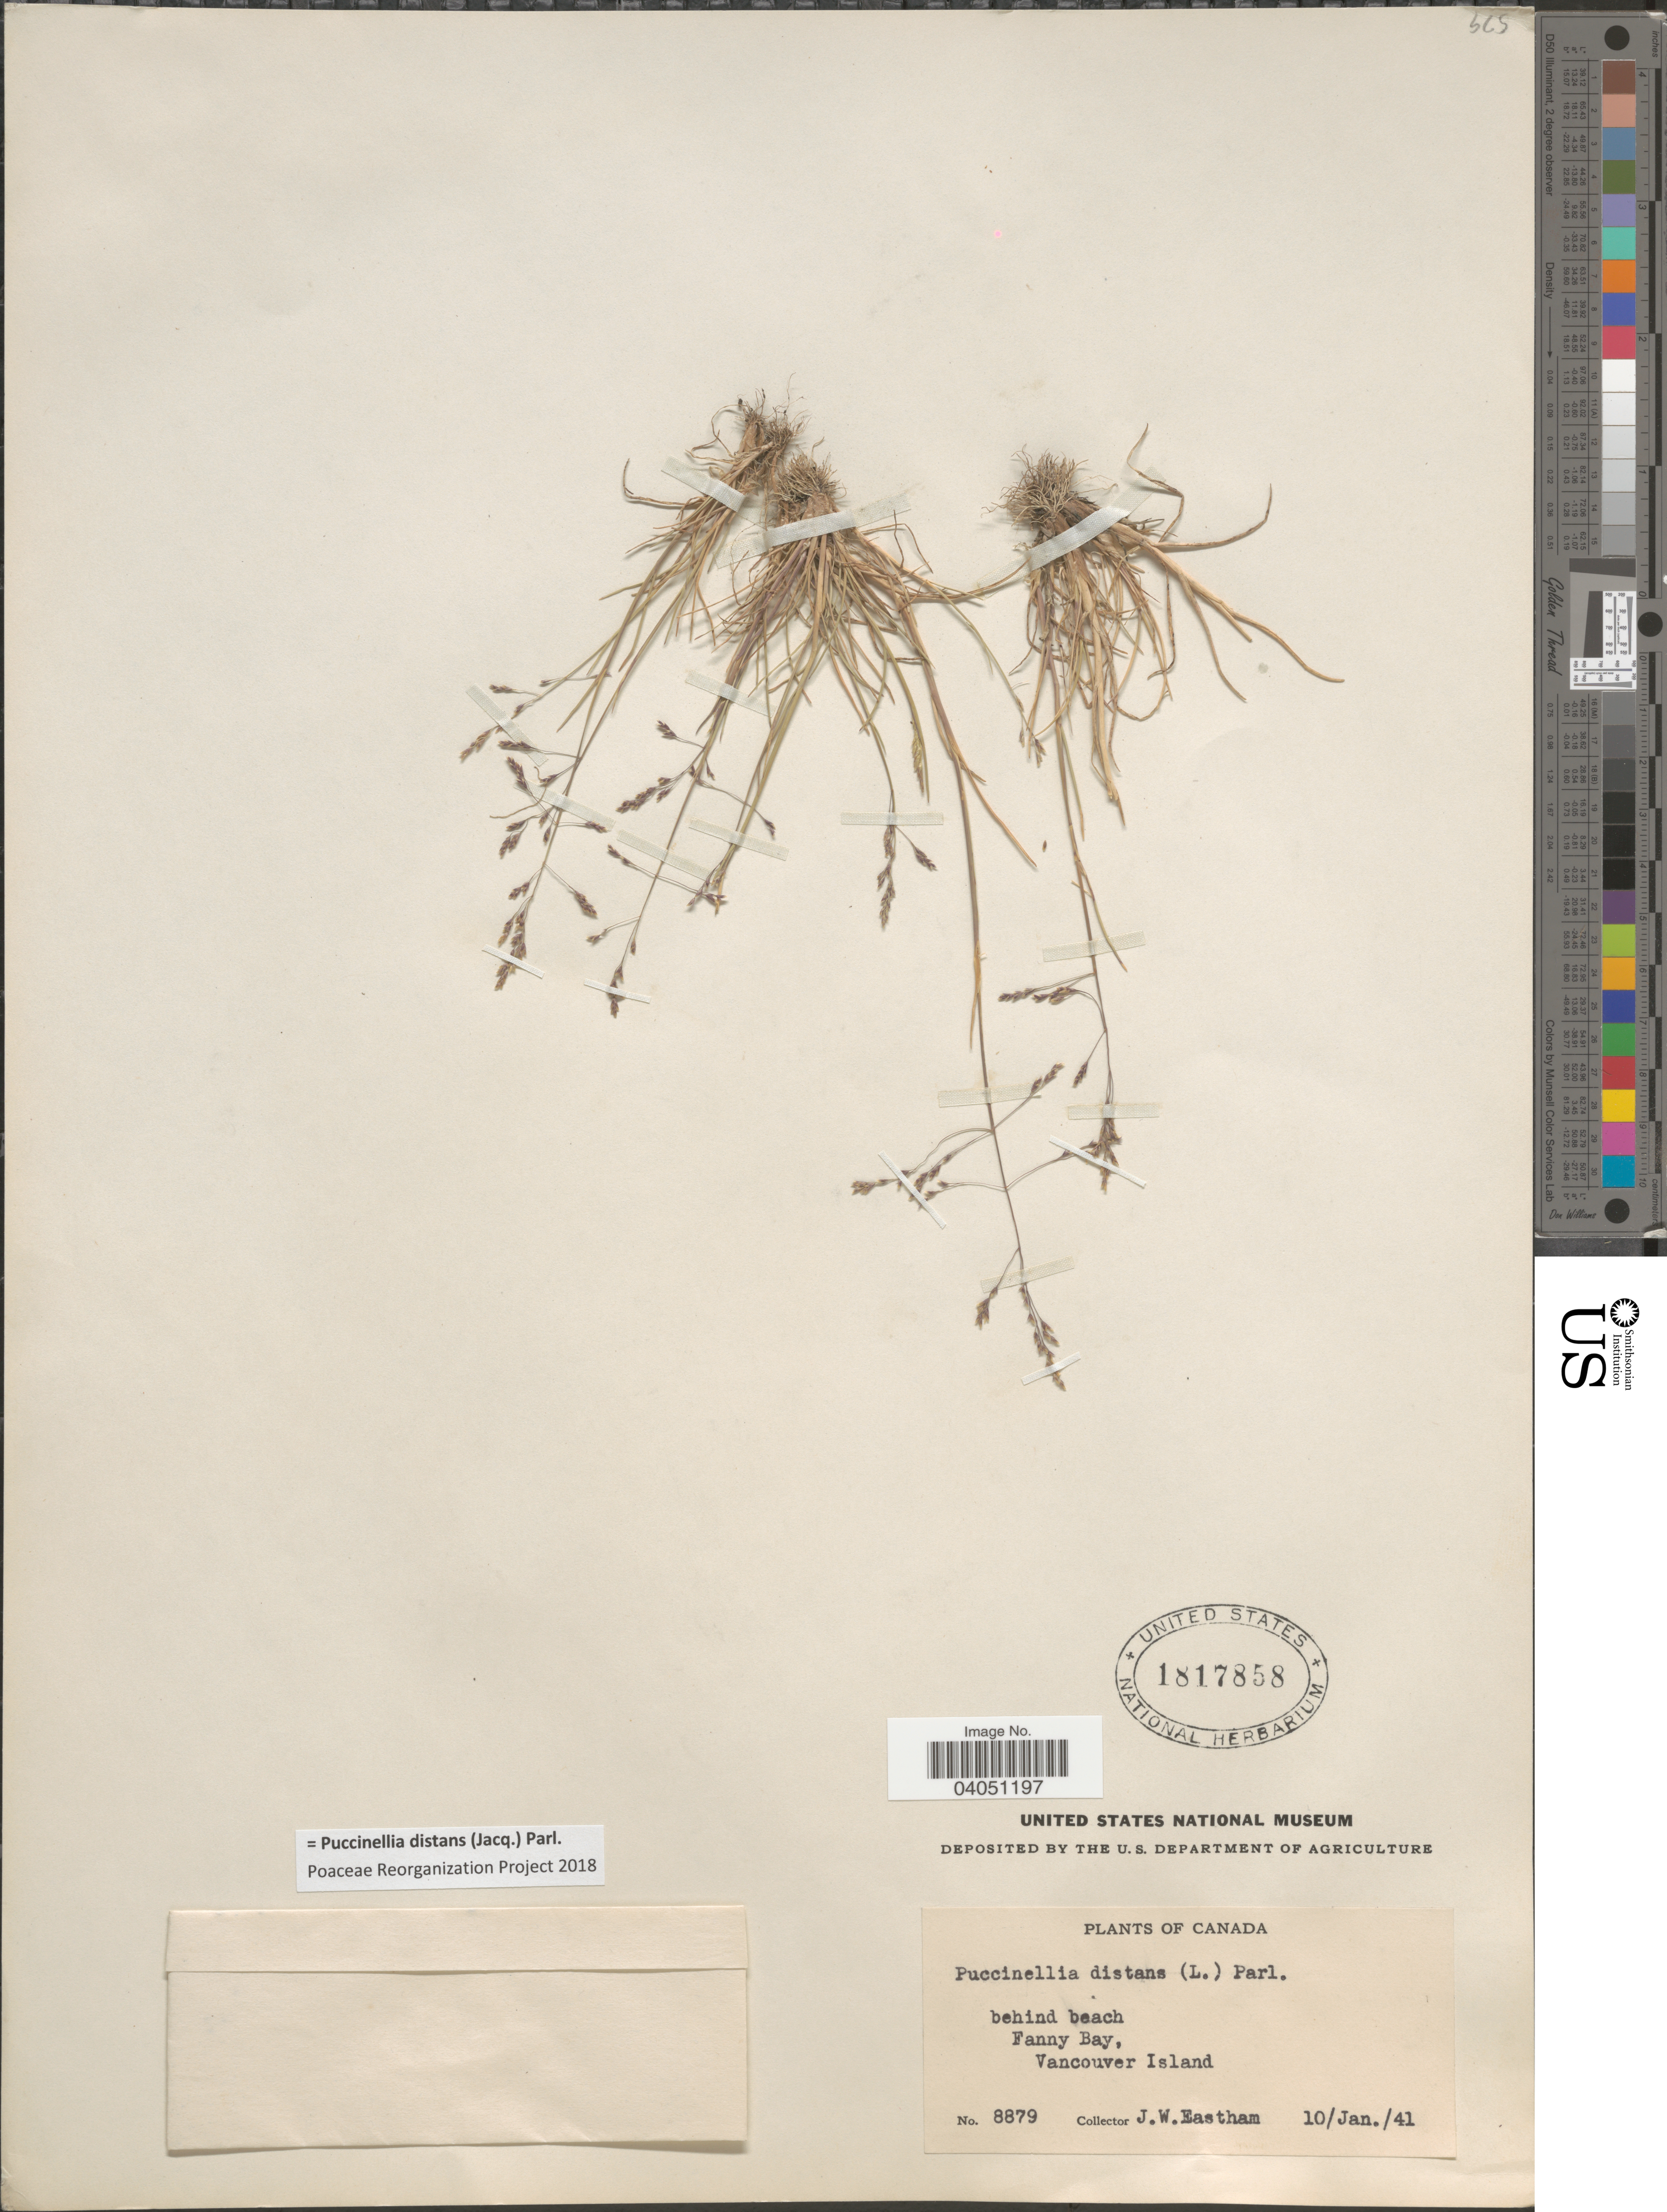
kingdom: Plantae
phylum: Tracheophyta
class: Liliopsida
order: Poales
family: Poaceae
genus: Puccinellia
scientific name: Puccinellia distans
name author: (Jacq.) Parl.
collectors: J. Eastham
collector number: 8879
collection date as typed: Transcribed d/m/y: 10/1/41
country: Canada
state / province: British Columbia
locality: Behind beach. Fanny Bay, Vancouver Island.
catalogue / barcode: US 1817858